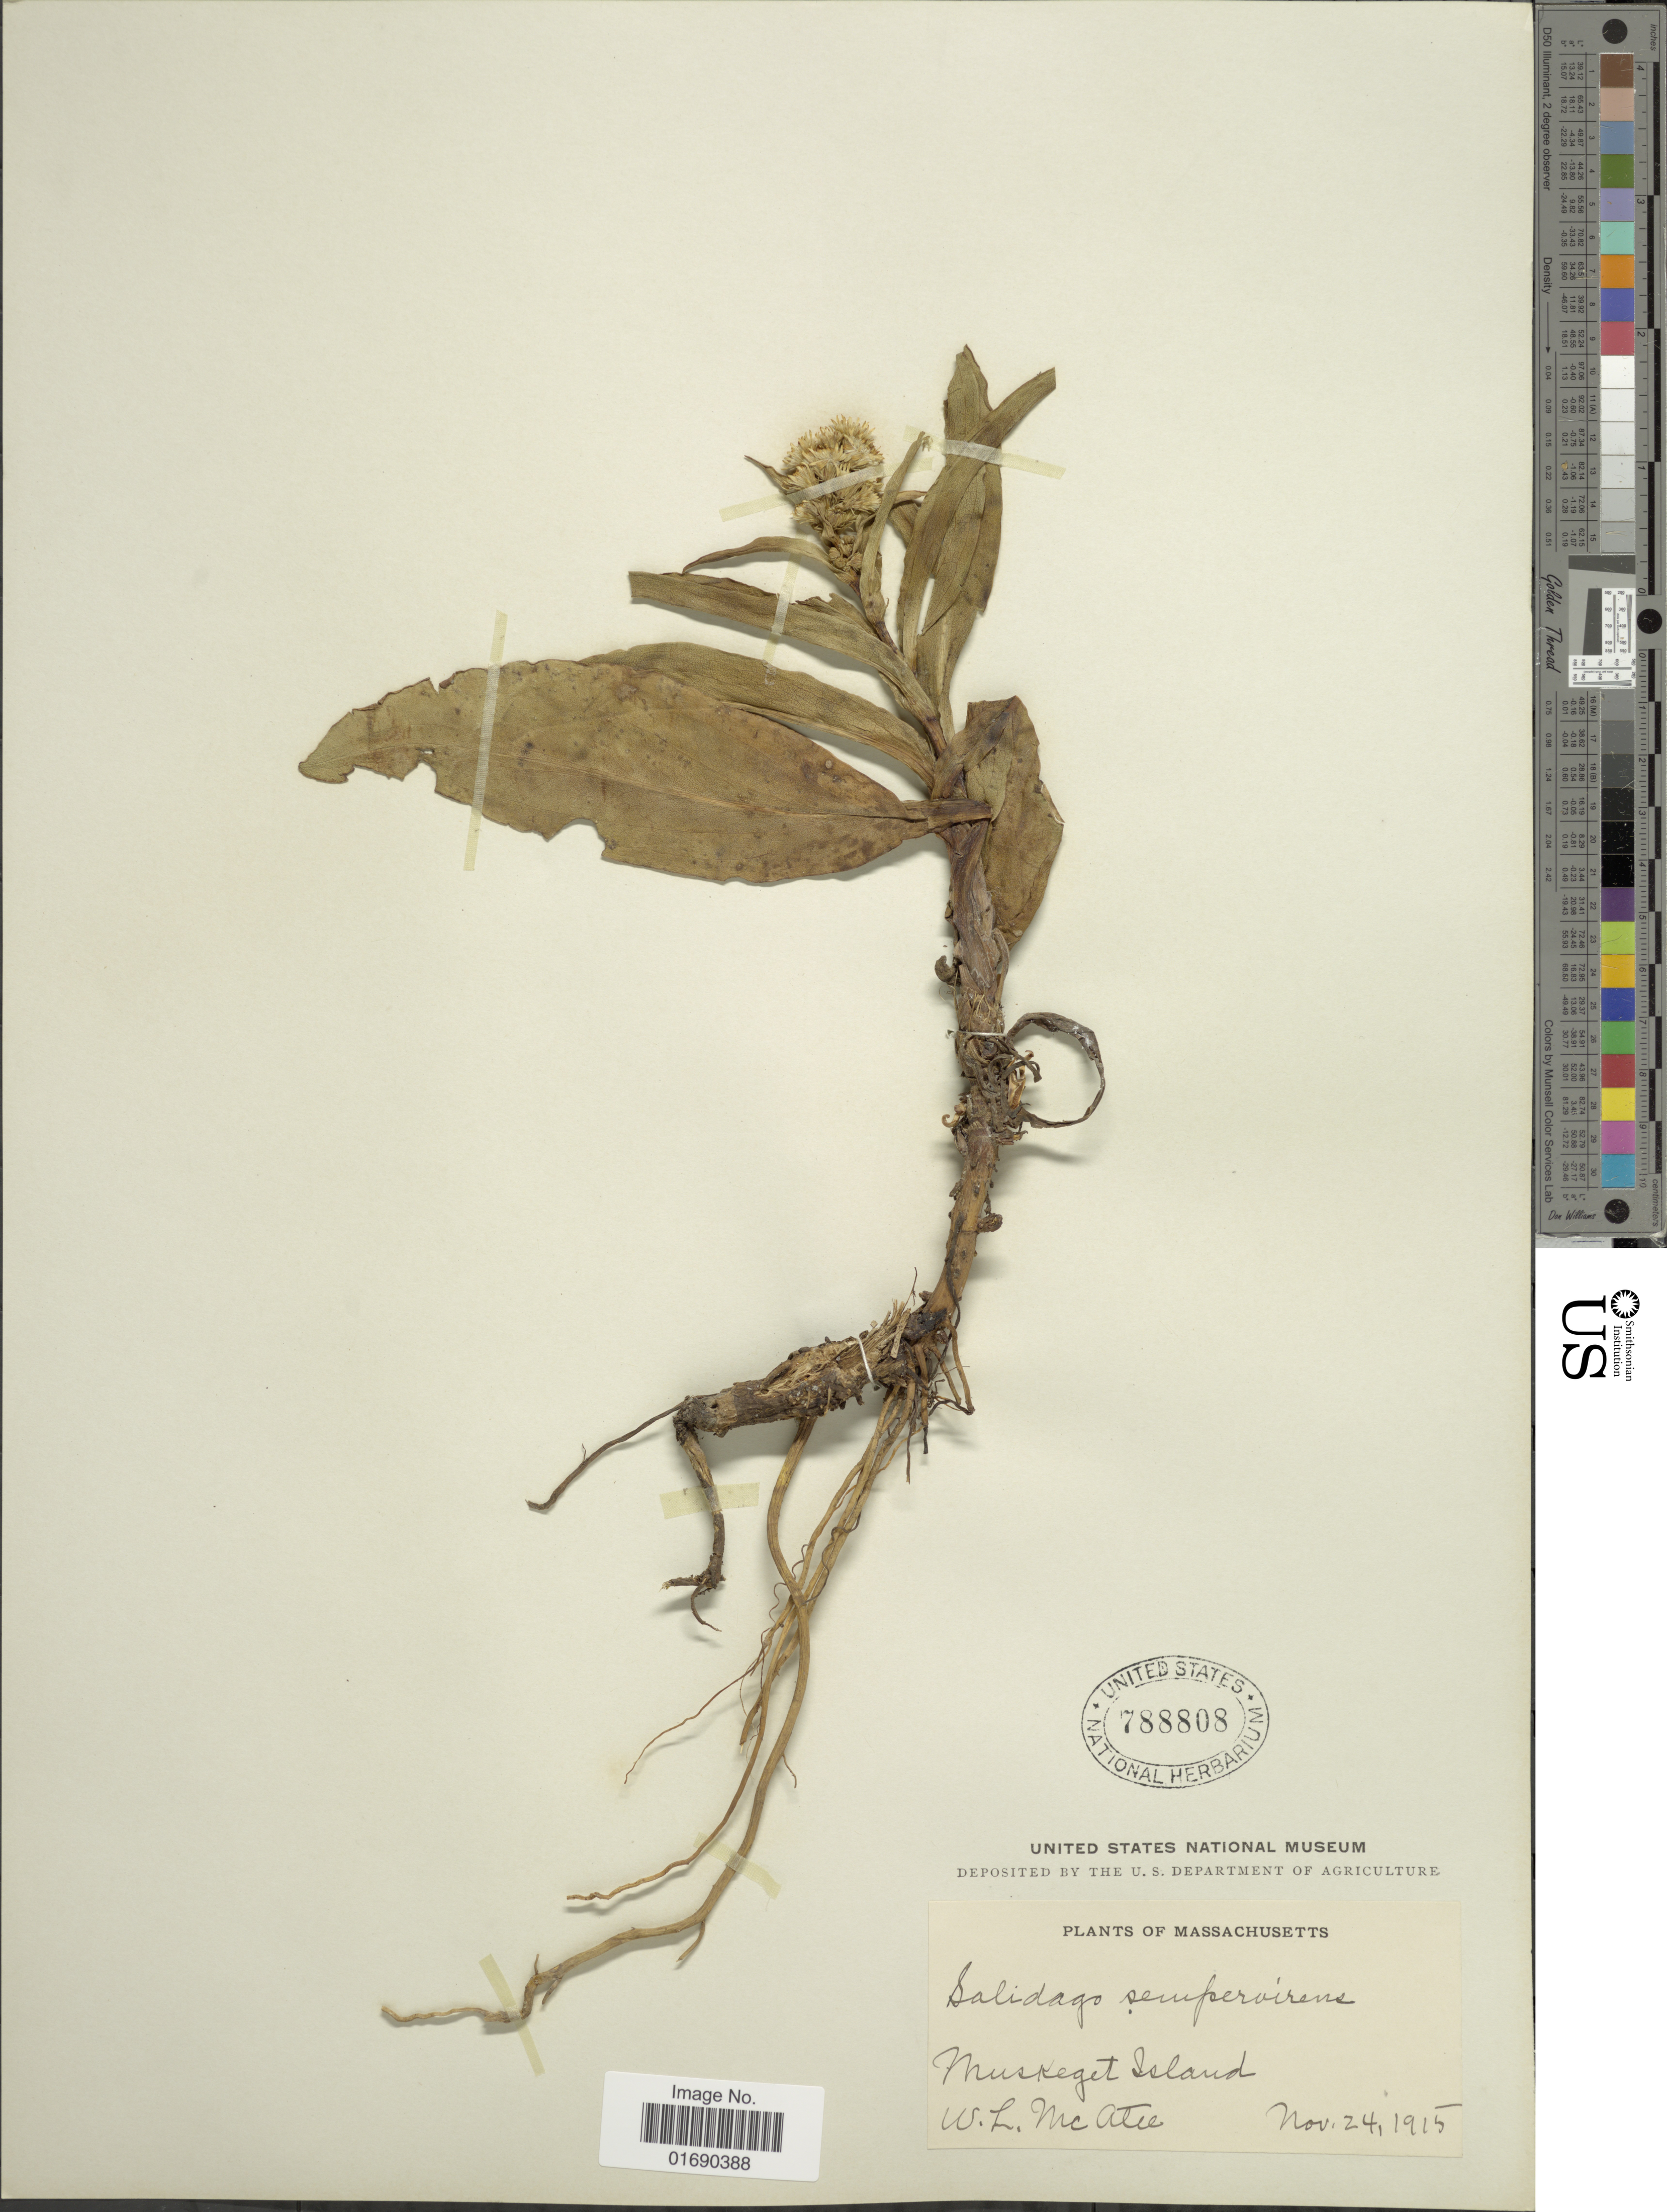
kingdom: Plantae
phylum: Tracheophyta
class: Magnoliopsida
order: Asterales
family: Asteraceae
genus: Solidago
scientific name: Solidago sempervirens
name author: L.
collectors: W. McAtee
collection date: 1915-11-24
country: United States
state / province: Massachusetts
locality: Muskeget Island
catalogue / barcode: US 788808